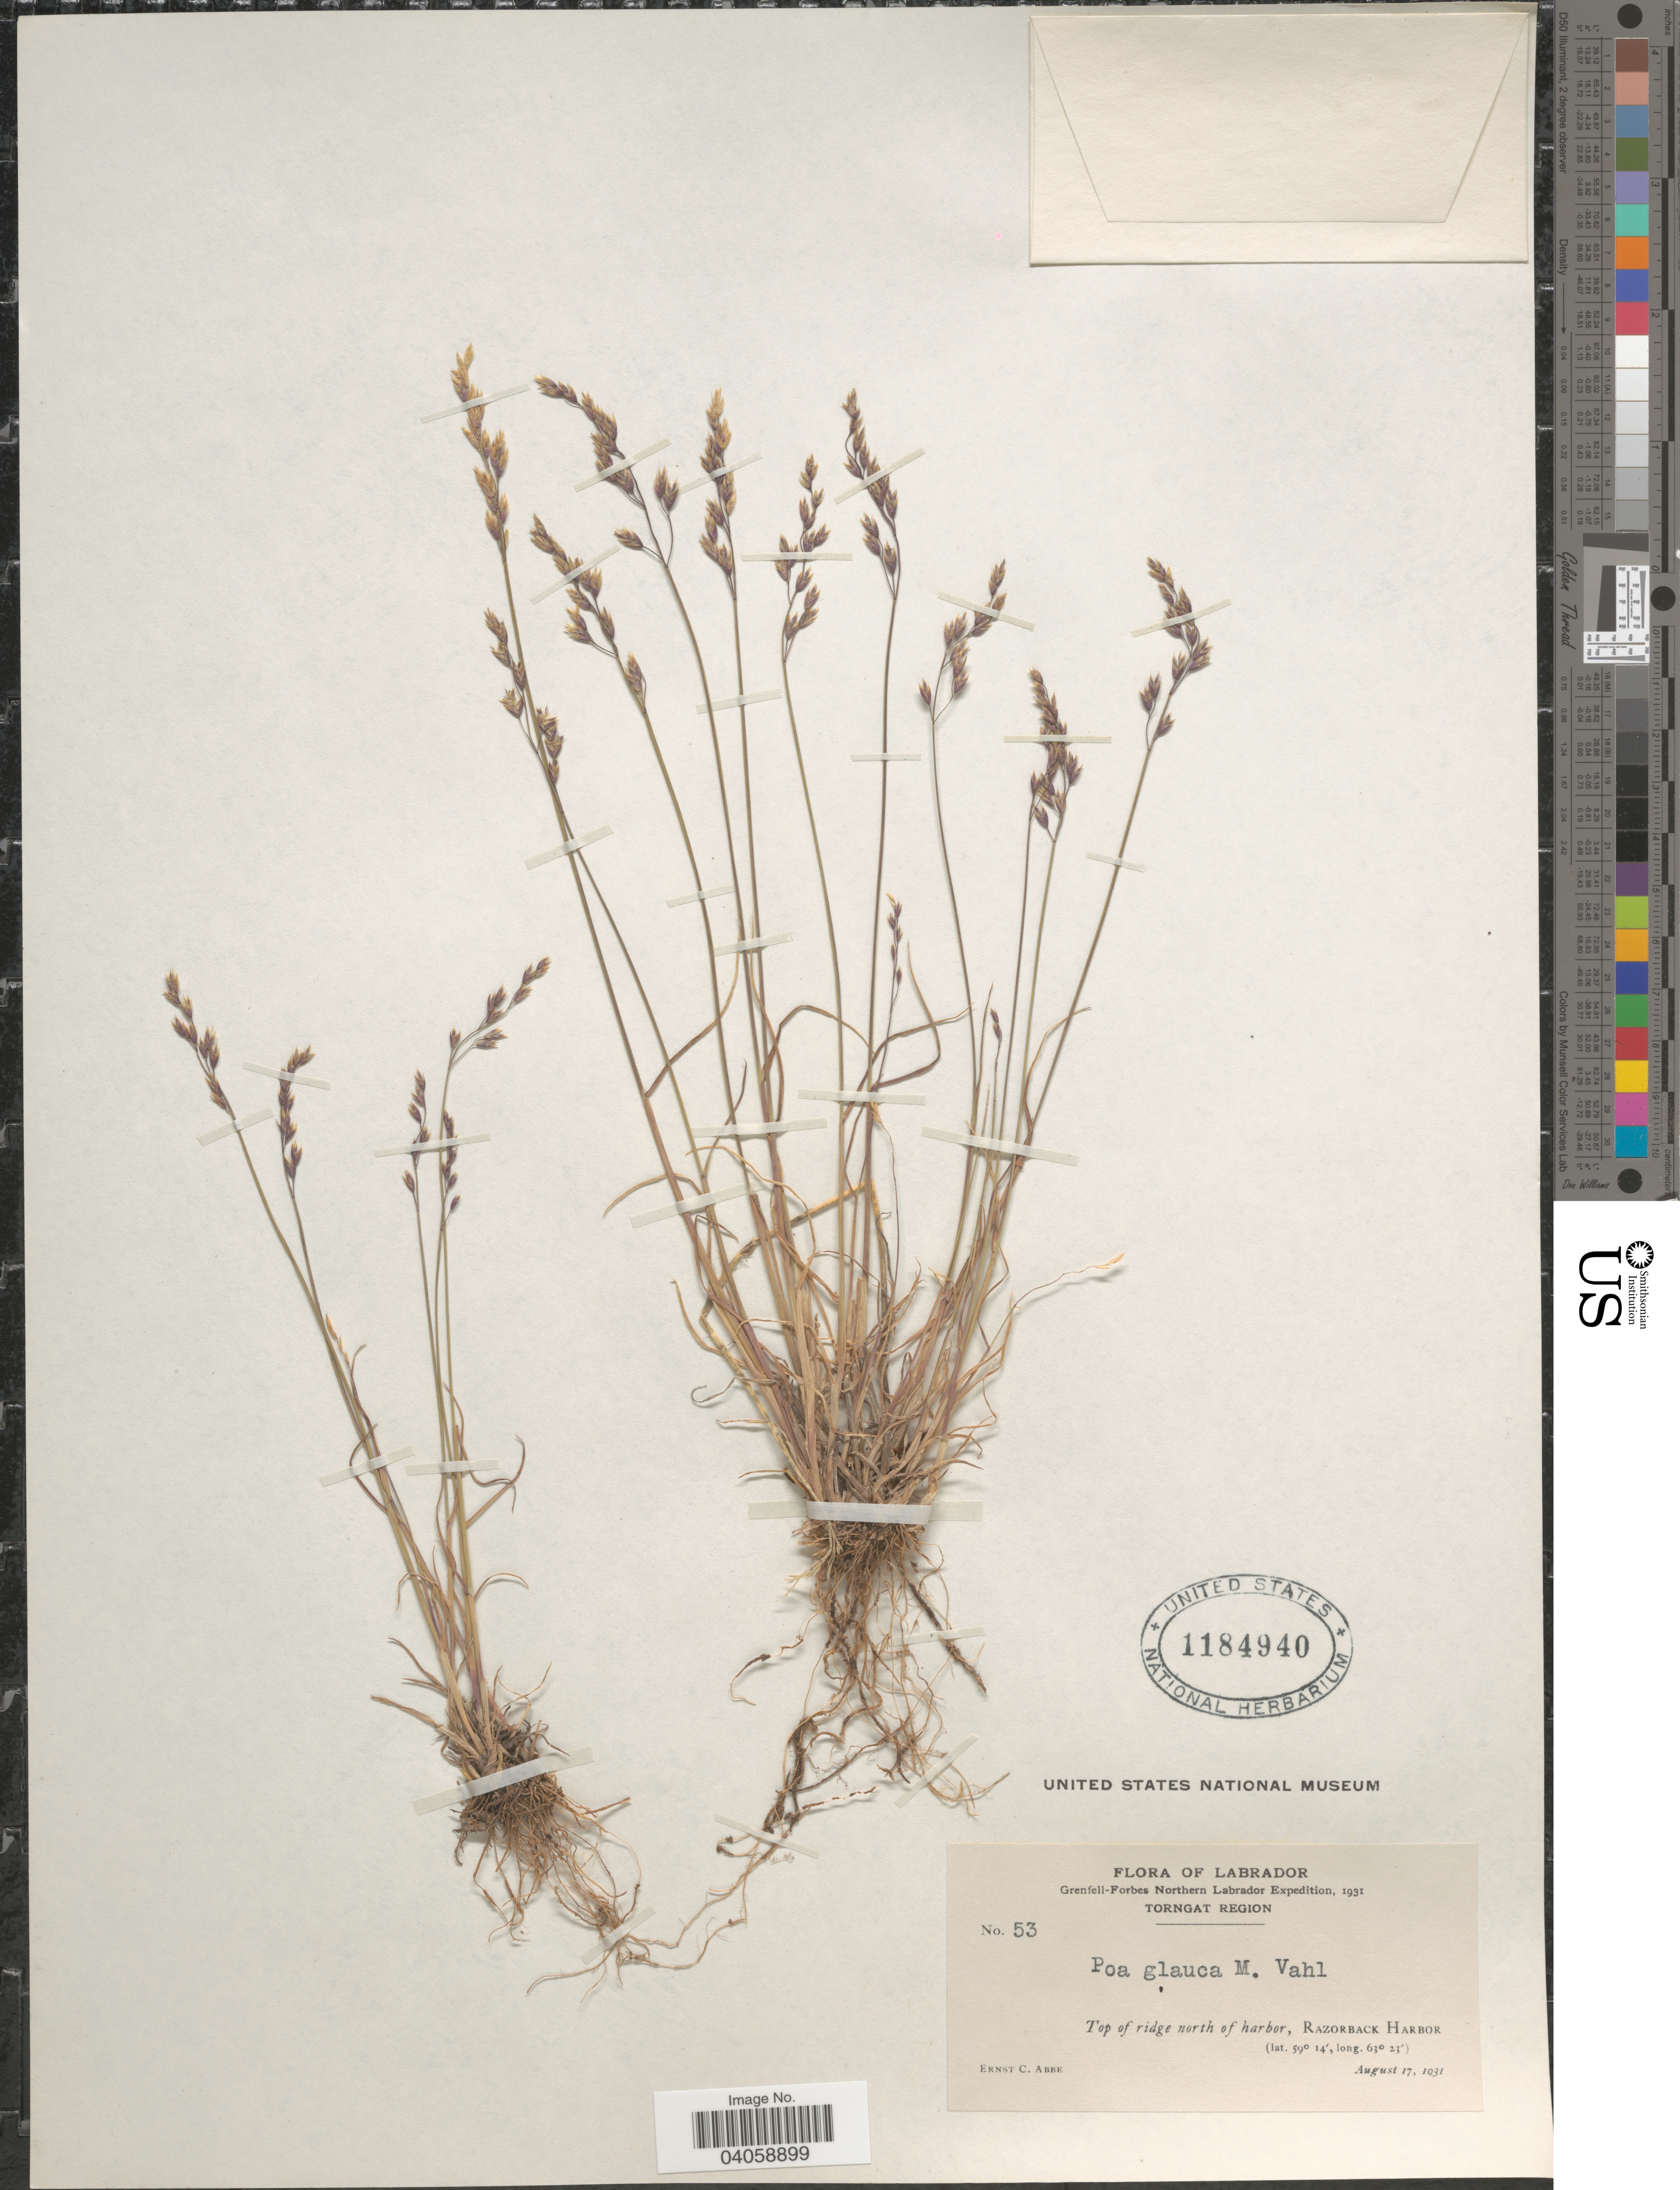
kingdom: Plantae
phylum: Tracheophyta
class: Liliopsida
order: Poales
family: Poaceae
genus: Poa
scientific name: Poa glauca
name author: Vahl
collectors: E. C. Abbe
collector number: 53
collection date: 1931-08-17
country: Canada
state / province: Newfoundland and Labrador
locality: Labrador. Torngat Region. North of harbor, Razorback Harbor.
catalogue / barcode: US 1184940